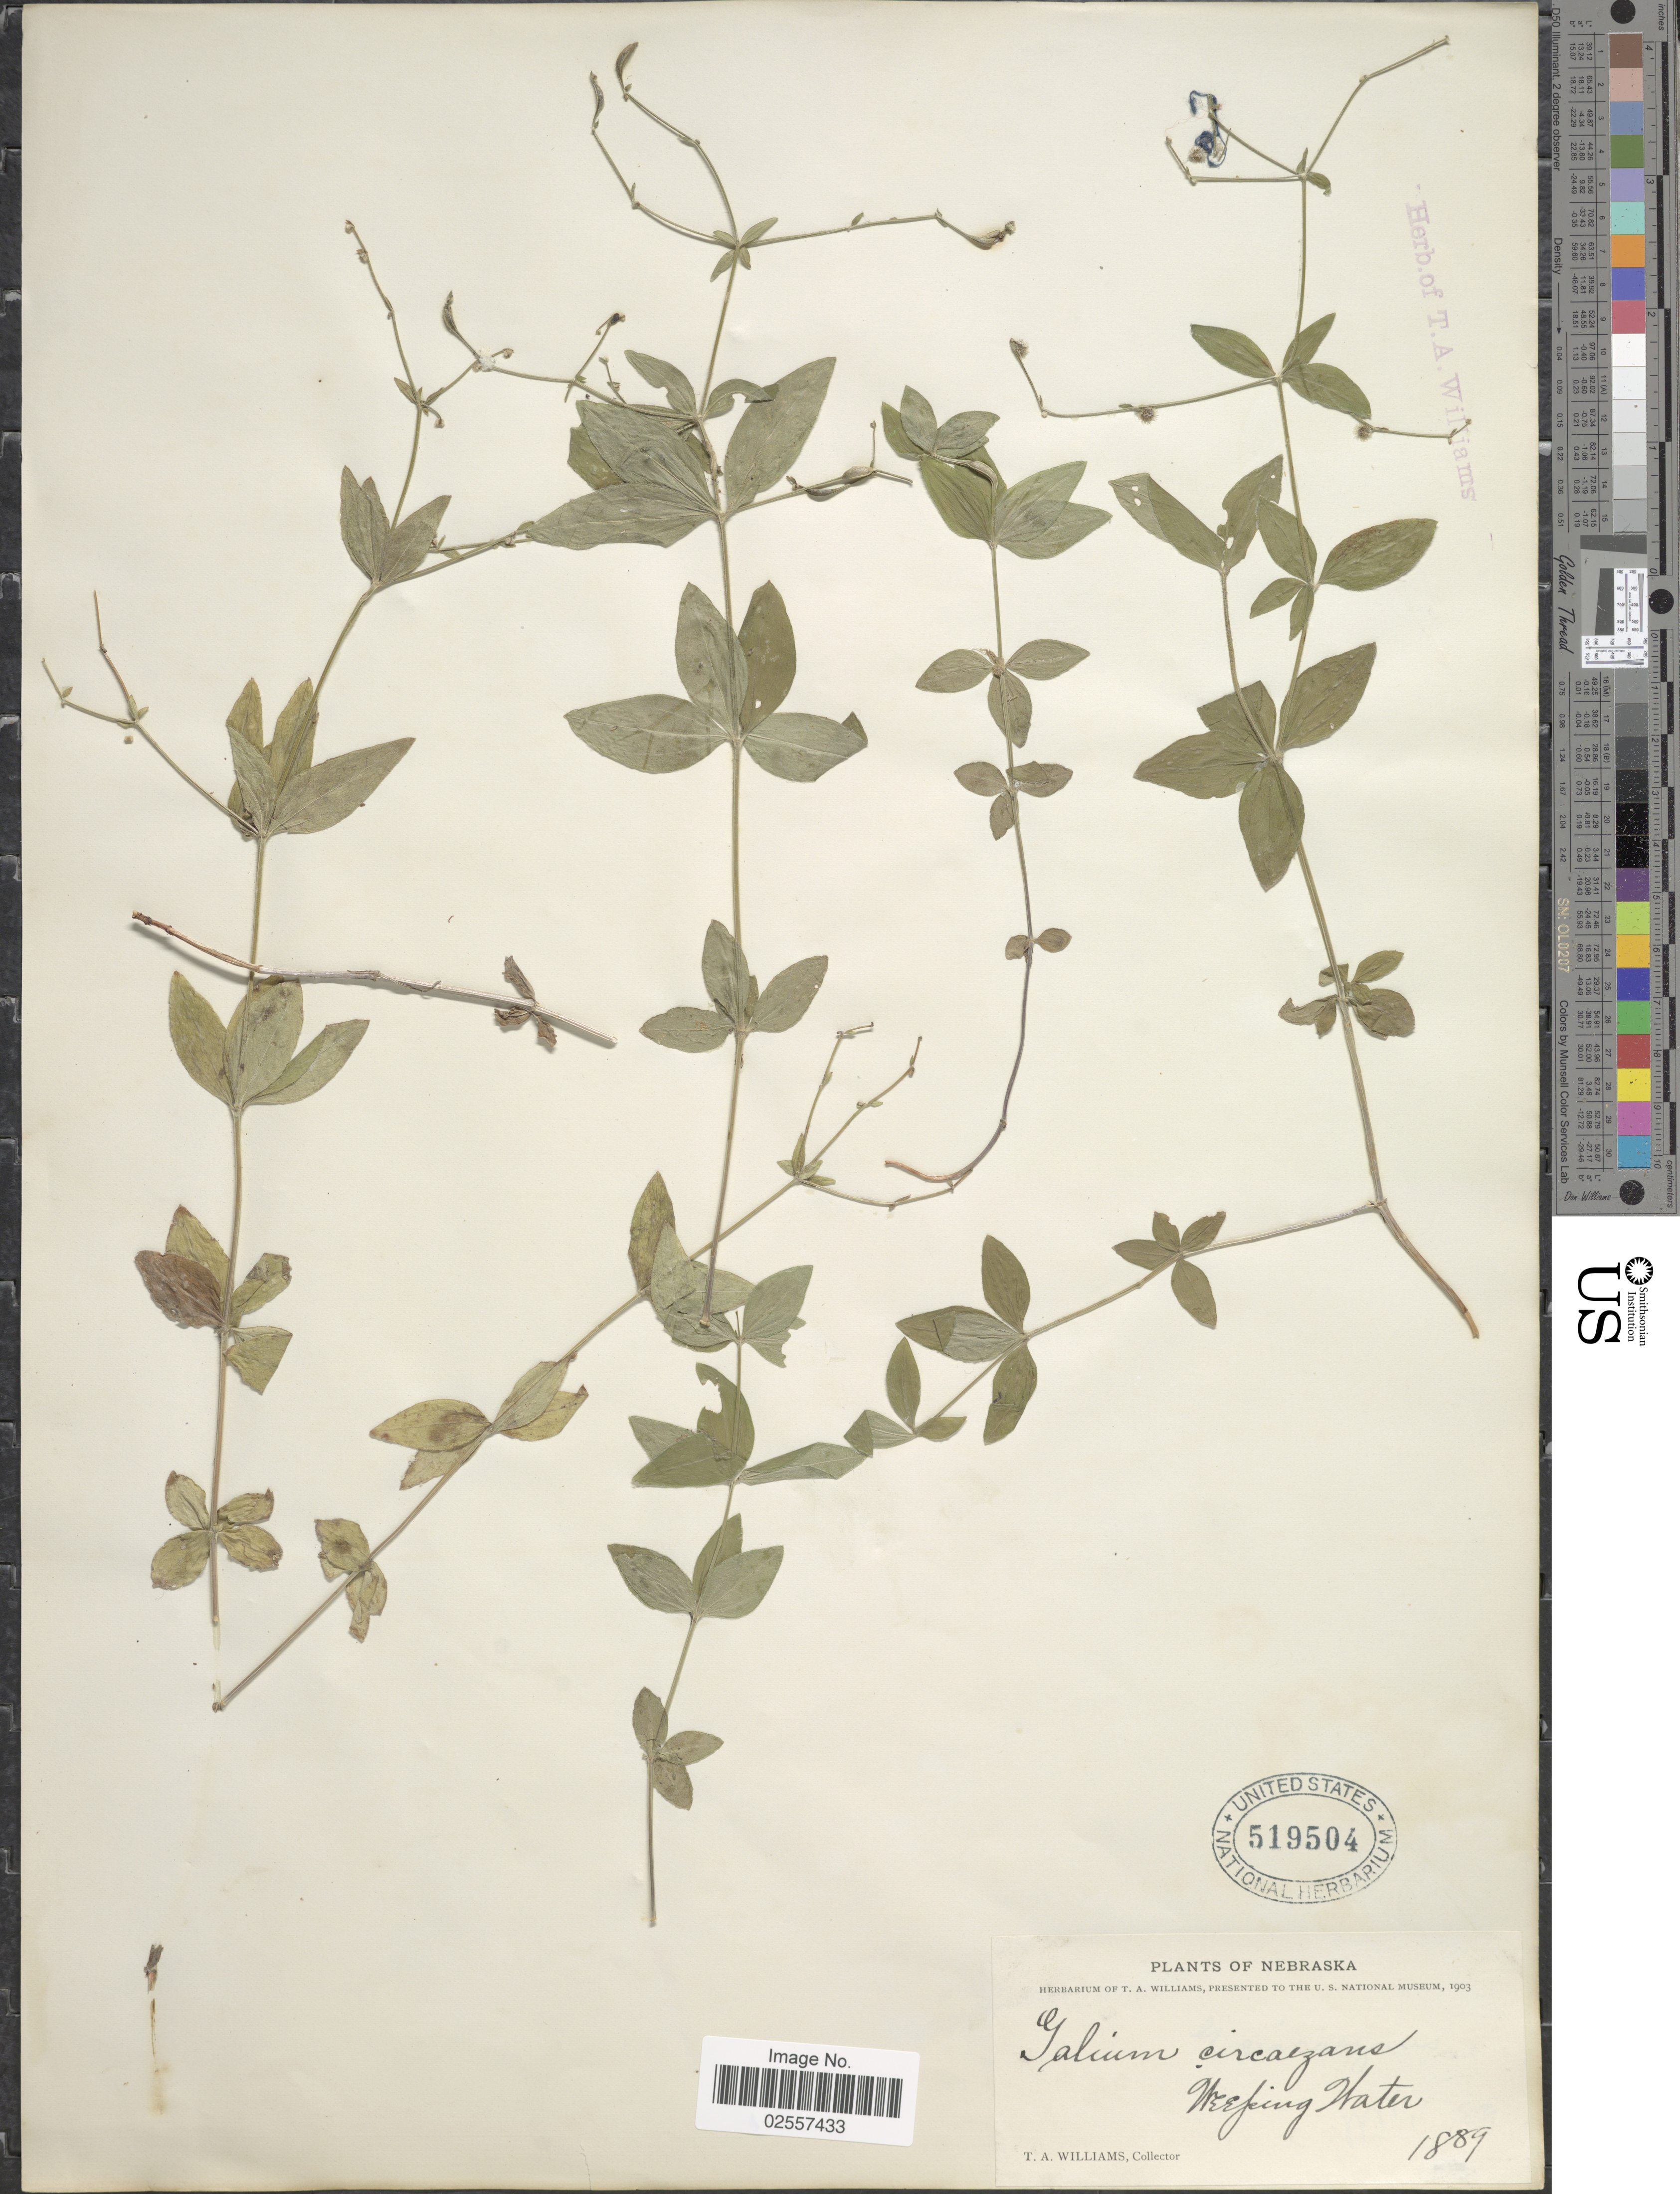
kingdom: Plantae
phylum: Tracheophyta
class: Magnoliopsida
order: Gentianales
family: Rubiaceae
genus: Galium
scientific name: Galium circaezans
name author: Michx.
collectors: T. A. Williams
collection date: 1889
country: United States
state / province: Nebraska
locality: Weeping Water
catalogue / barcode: US 519504